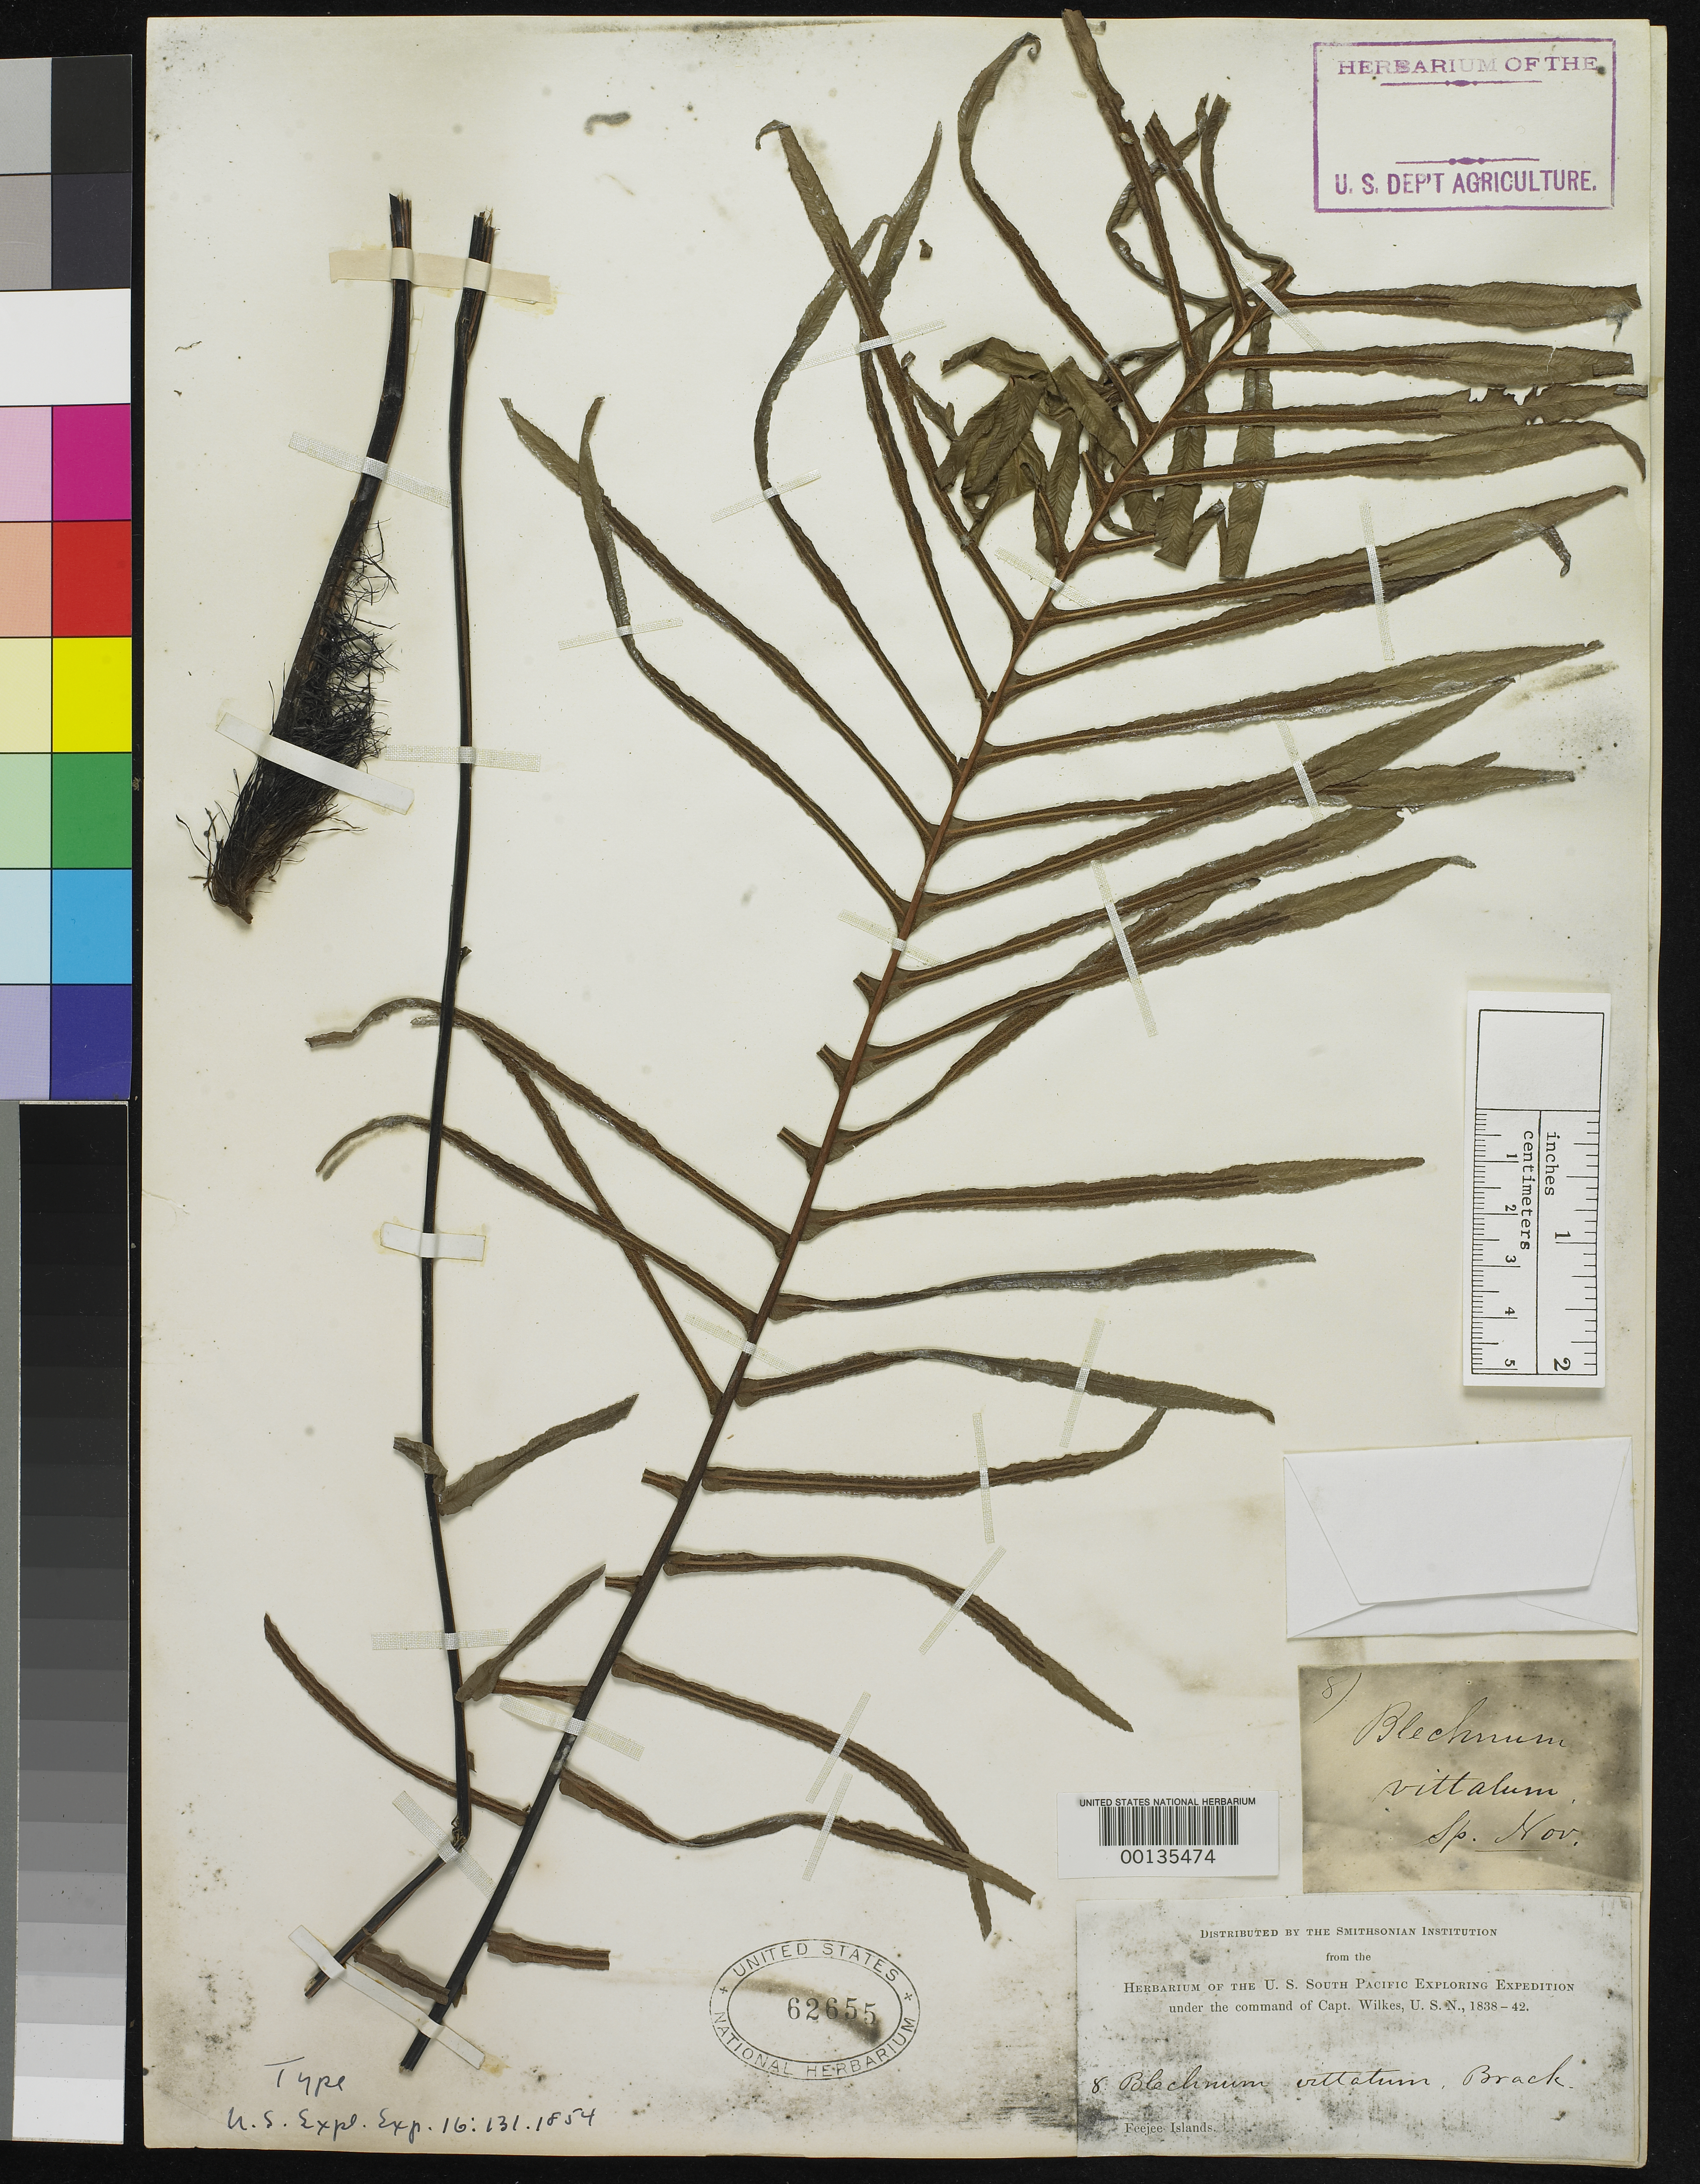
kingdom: Plantae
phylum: Tracheophyta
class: Polypodiopsida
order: Polypodiales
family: Blechnaceae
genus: Blechnum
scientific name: Blechnum vittatum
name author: Brack. in Wilkes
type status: Holotype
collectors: Wilkes Explor. Exped.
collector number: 8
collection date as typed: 1838 to -- --- 1842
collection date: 1838/1842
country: Fiji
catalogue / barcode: US 62655